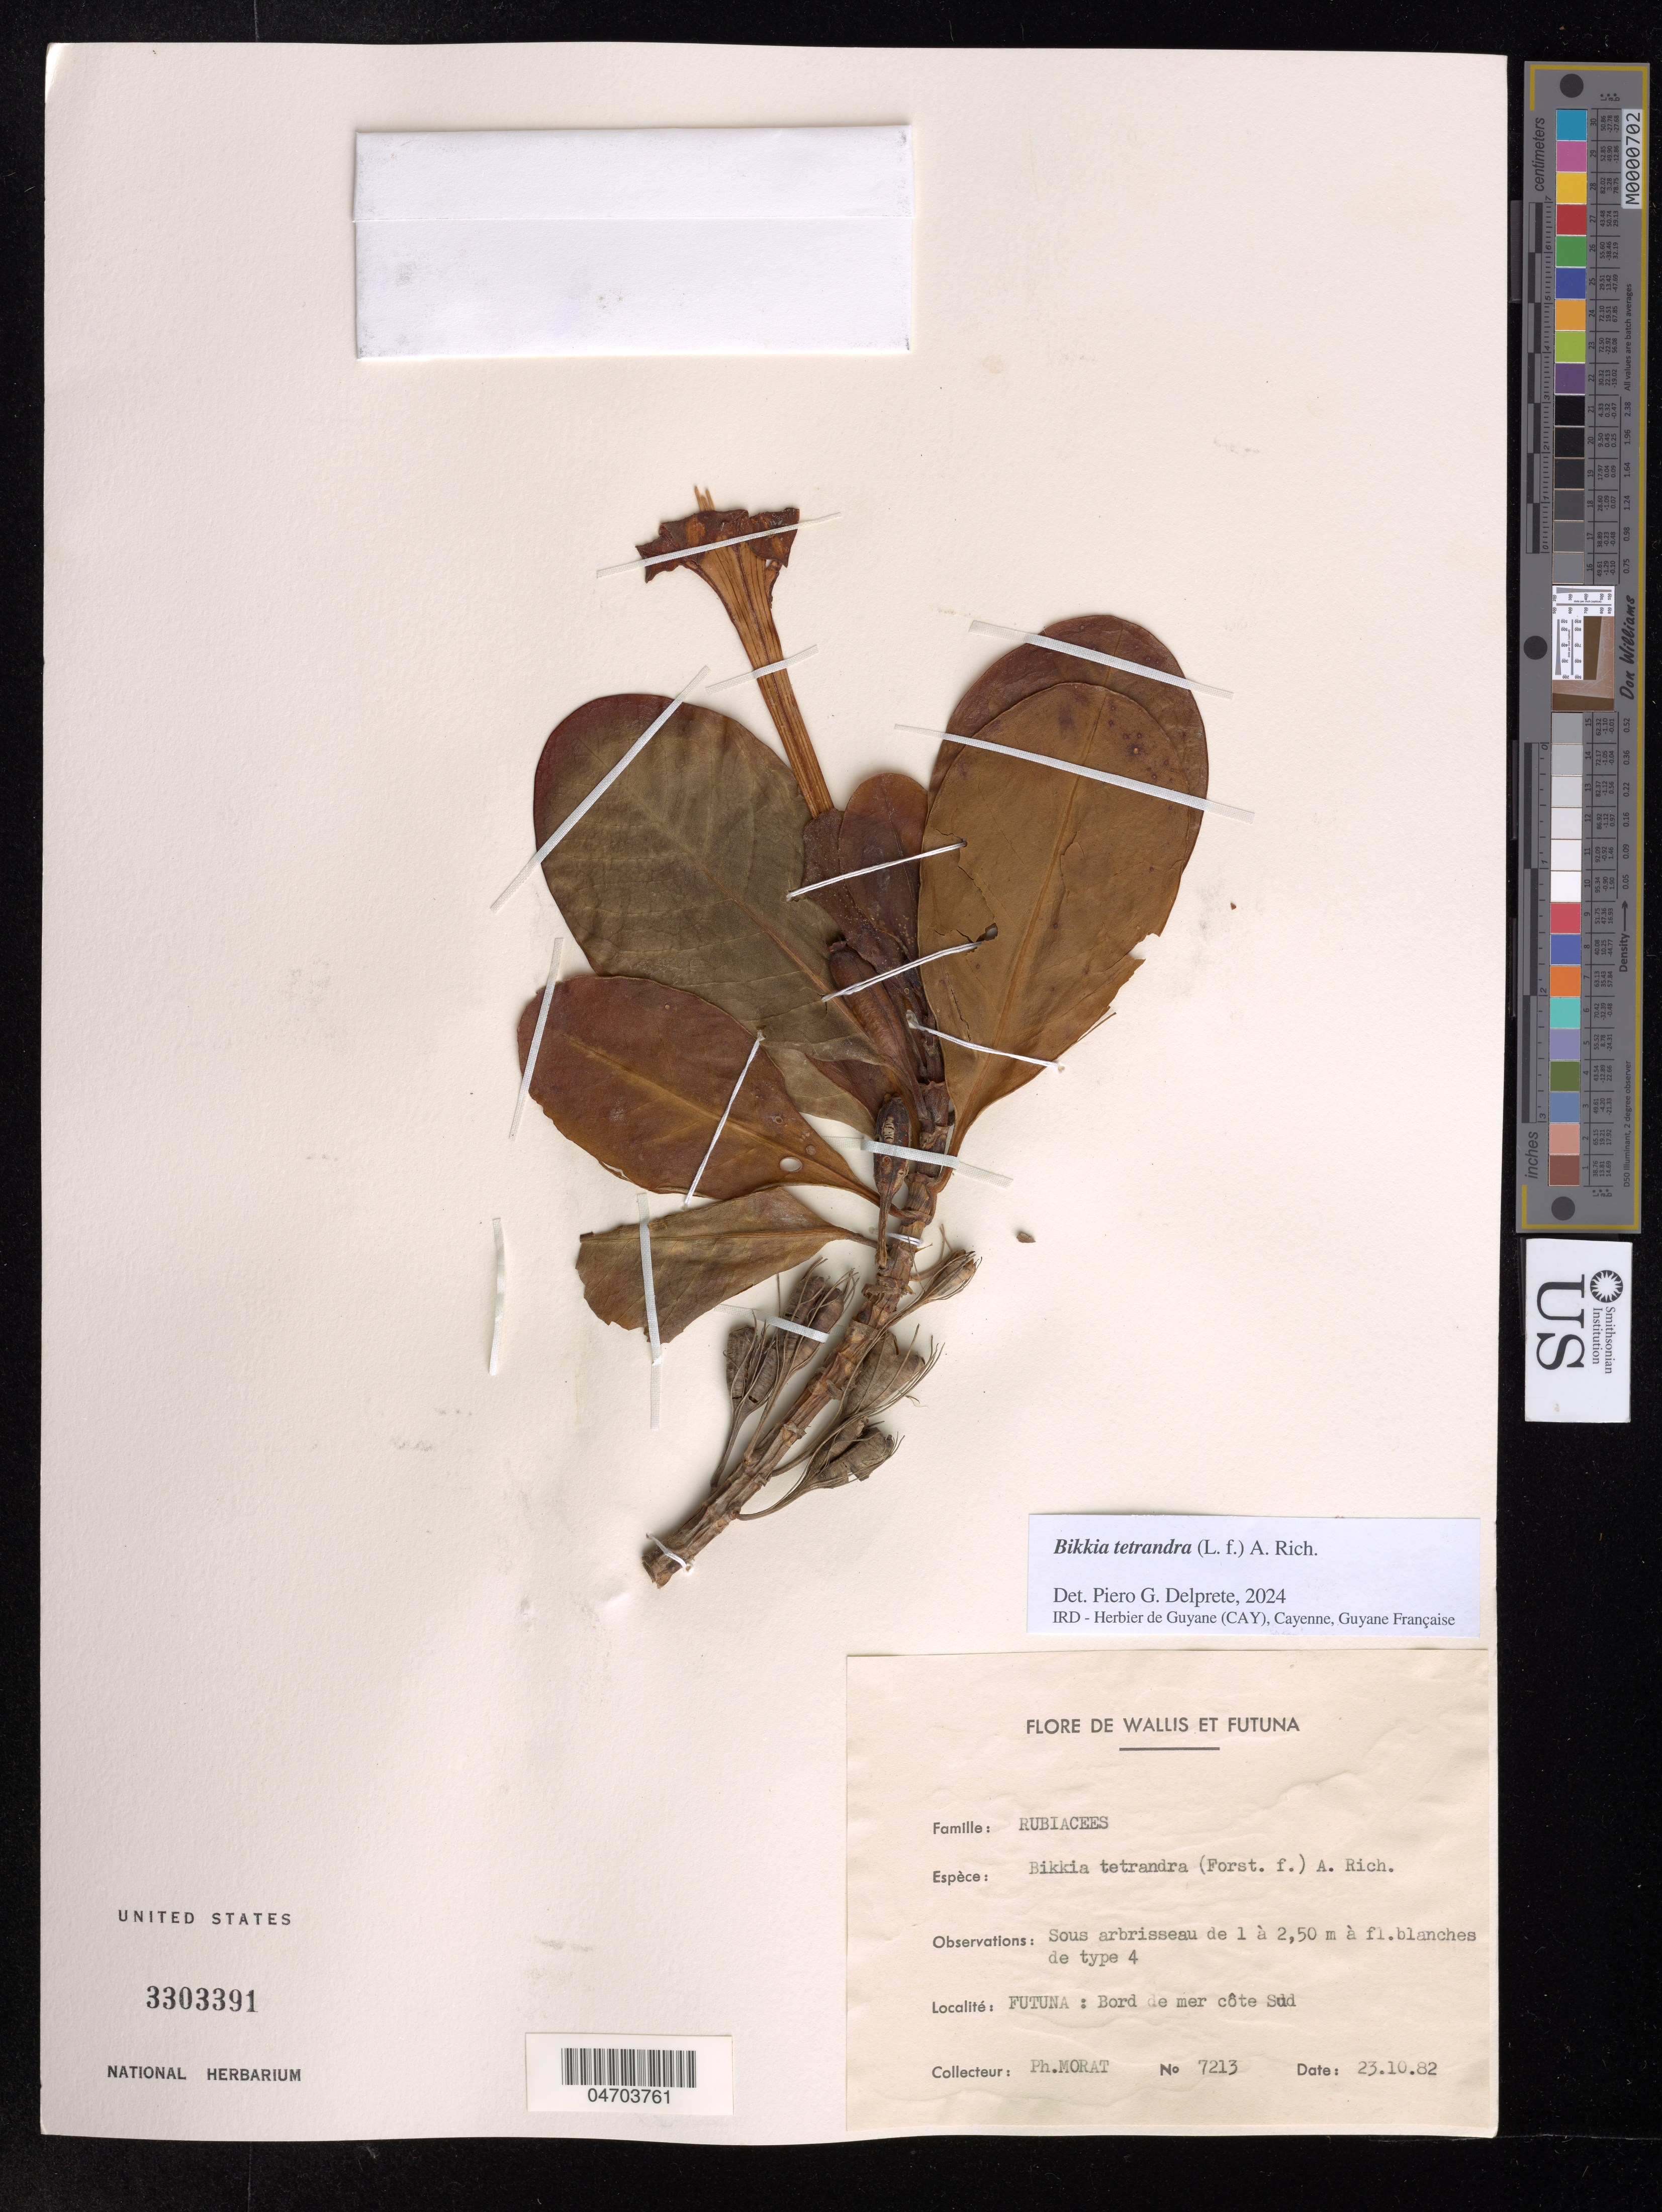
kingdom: Plantae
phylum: Tracheophyta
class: Magnoliopsida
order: Gentianales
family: Rubiaceae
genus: Bikkia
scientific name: Bikkia tetrandra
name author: (L. f.) A. Rich.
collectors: P. Morat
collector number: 7213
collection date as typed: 23 Oct82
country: Wallis and Futuna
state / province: Futuna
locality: Flore de Wallis et Futuna, Futuna: Bord de mer côte Sud.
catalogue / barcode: US 3303391